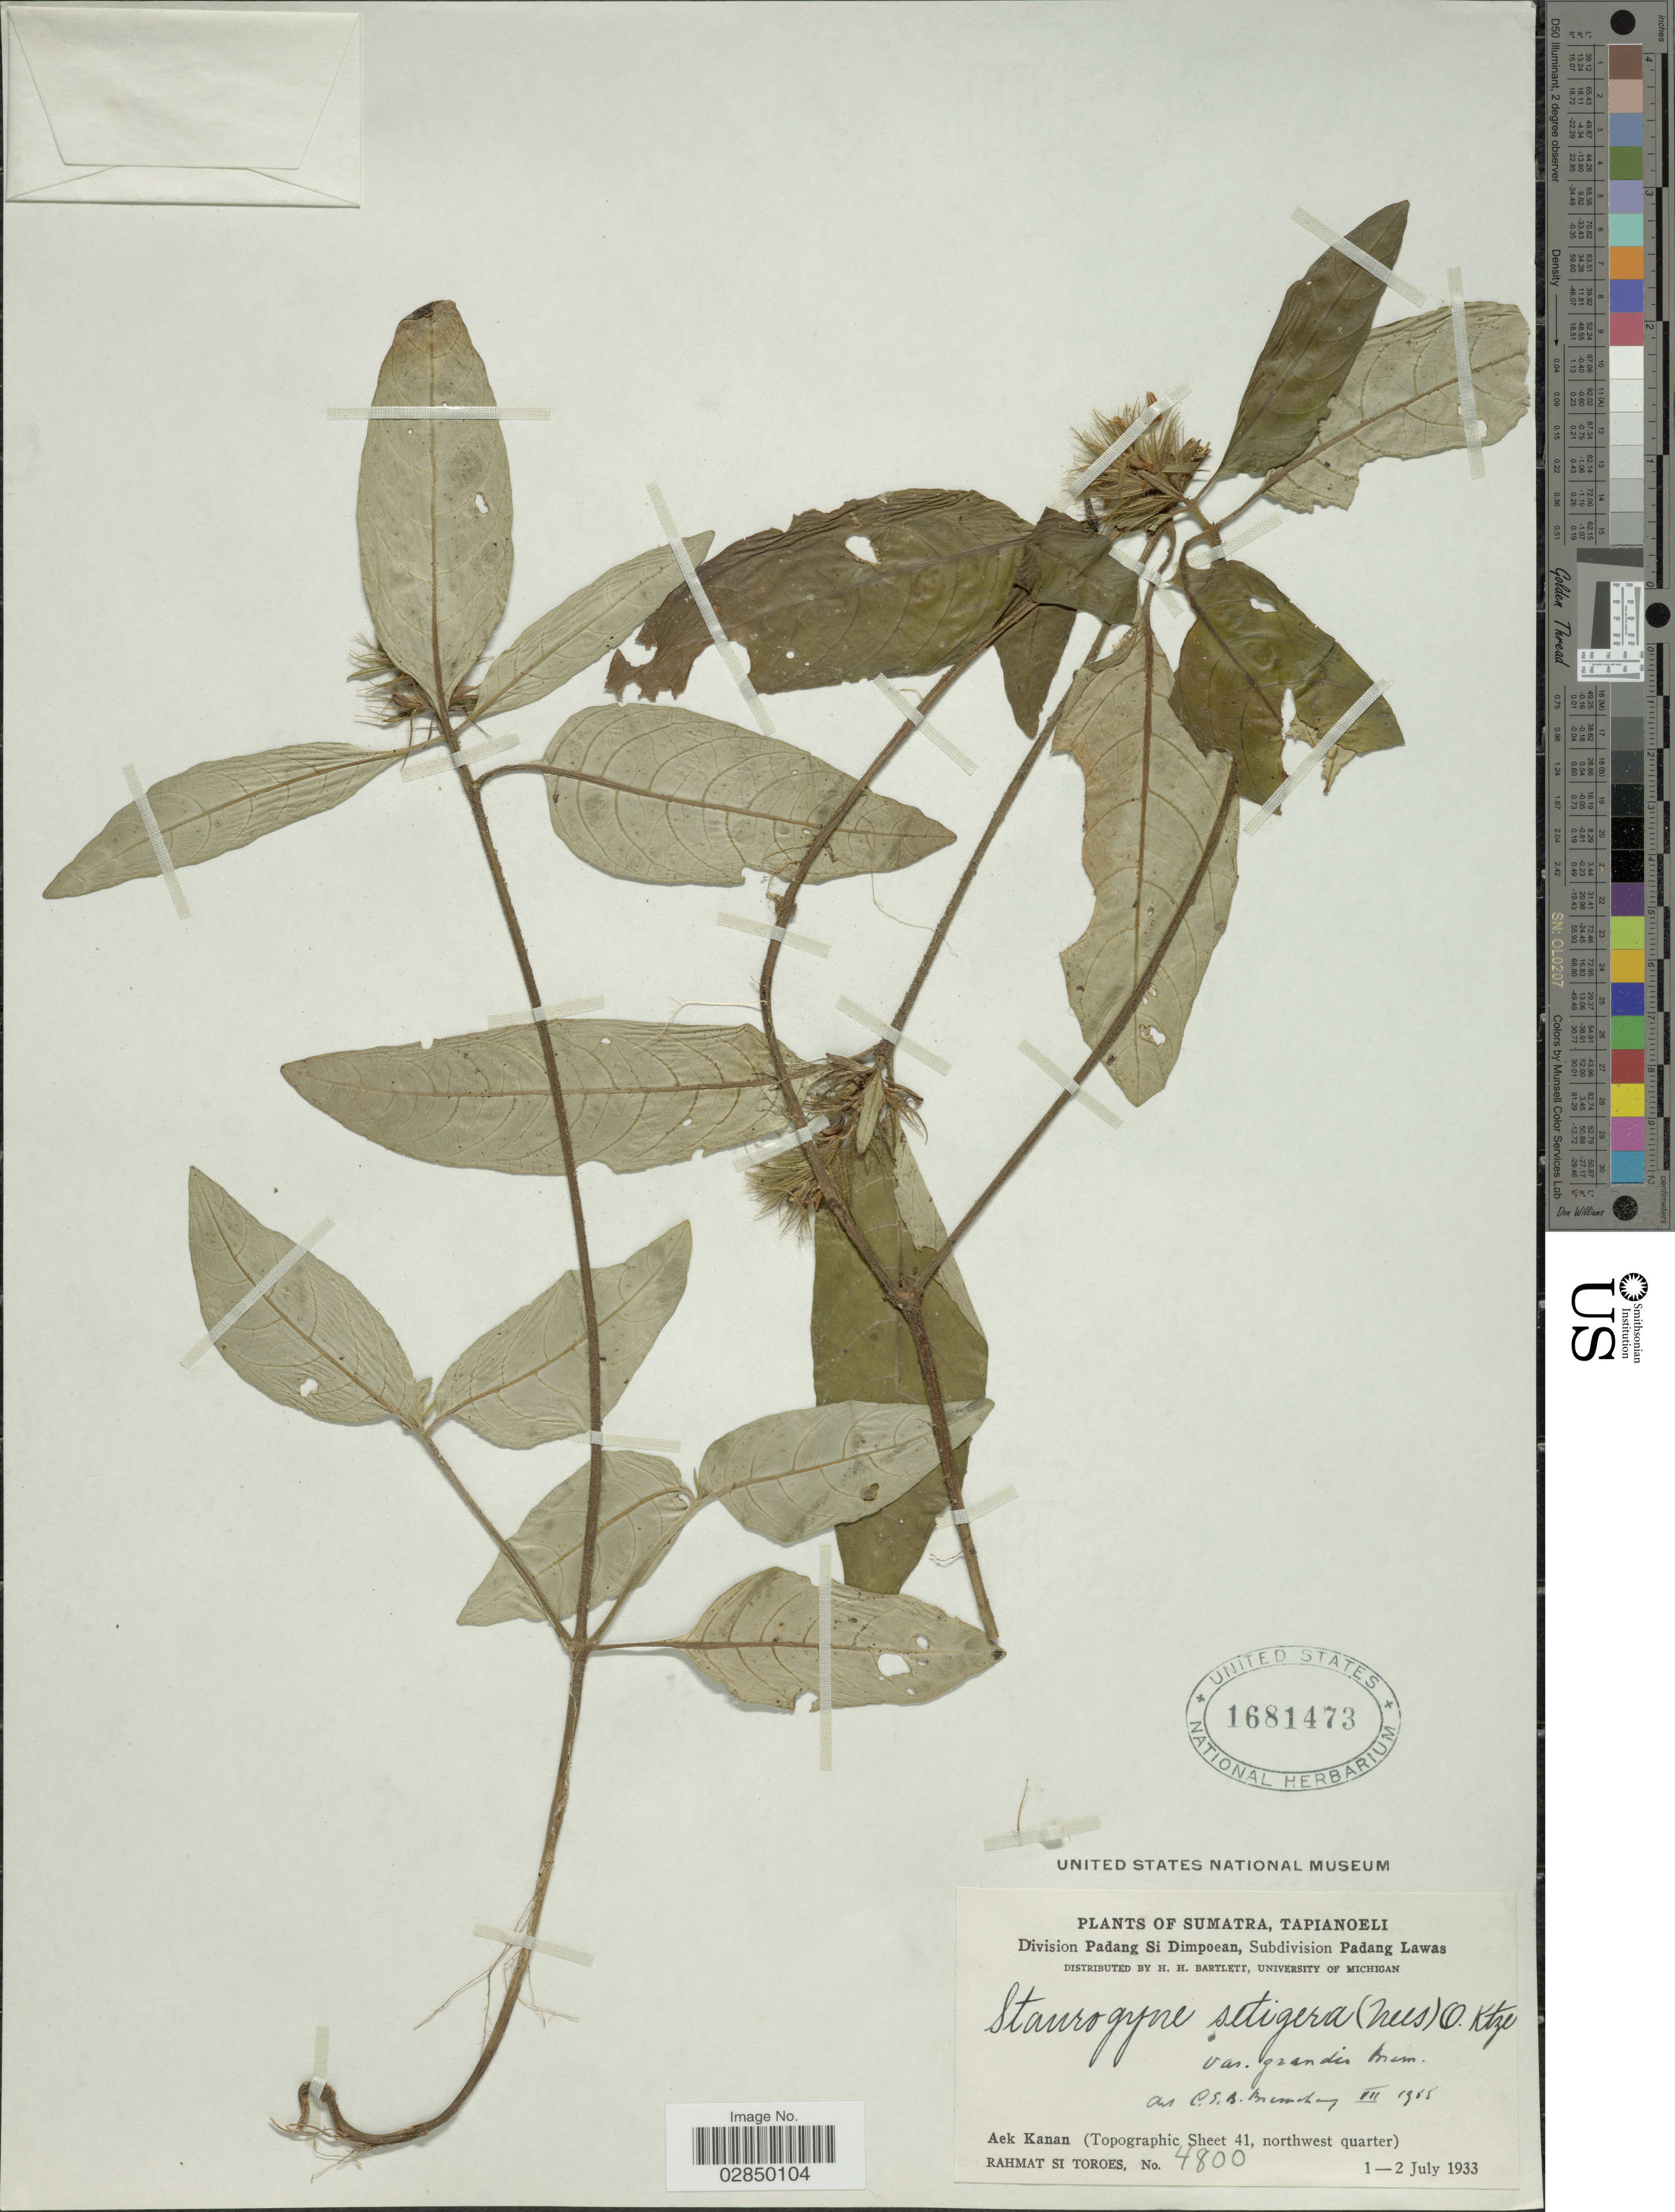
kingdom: Plantae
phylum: Tracheophyta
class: Magnoliopsida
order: Lamiales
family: Acanthaceae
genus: Staurogyne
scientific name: Staurogyne setigera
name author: Kuntze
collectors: Rahmat Si Boeea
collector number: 4800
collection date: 1933-07-01/1933-07-02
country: Indonesia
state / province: Sumatra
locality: Tapianoeli. Division Padang Si Dimpoean, Subdivision Padang Lawas. Aek Kanan (Topographic Sheet 41, northwest quarter).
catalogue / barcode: US 1681473